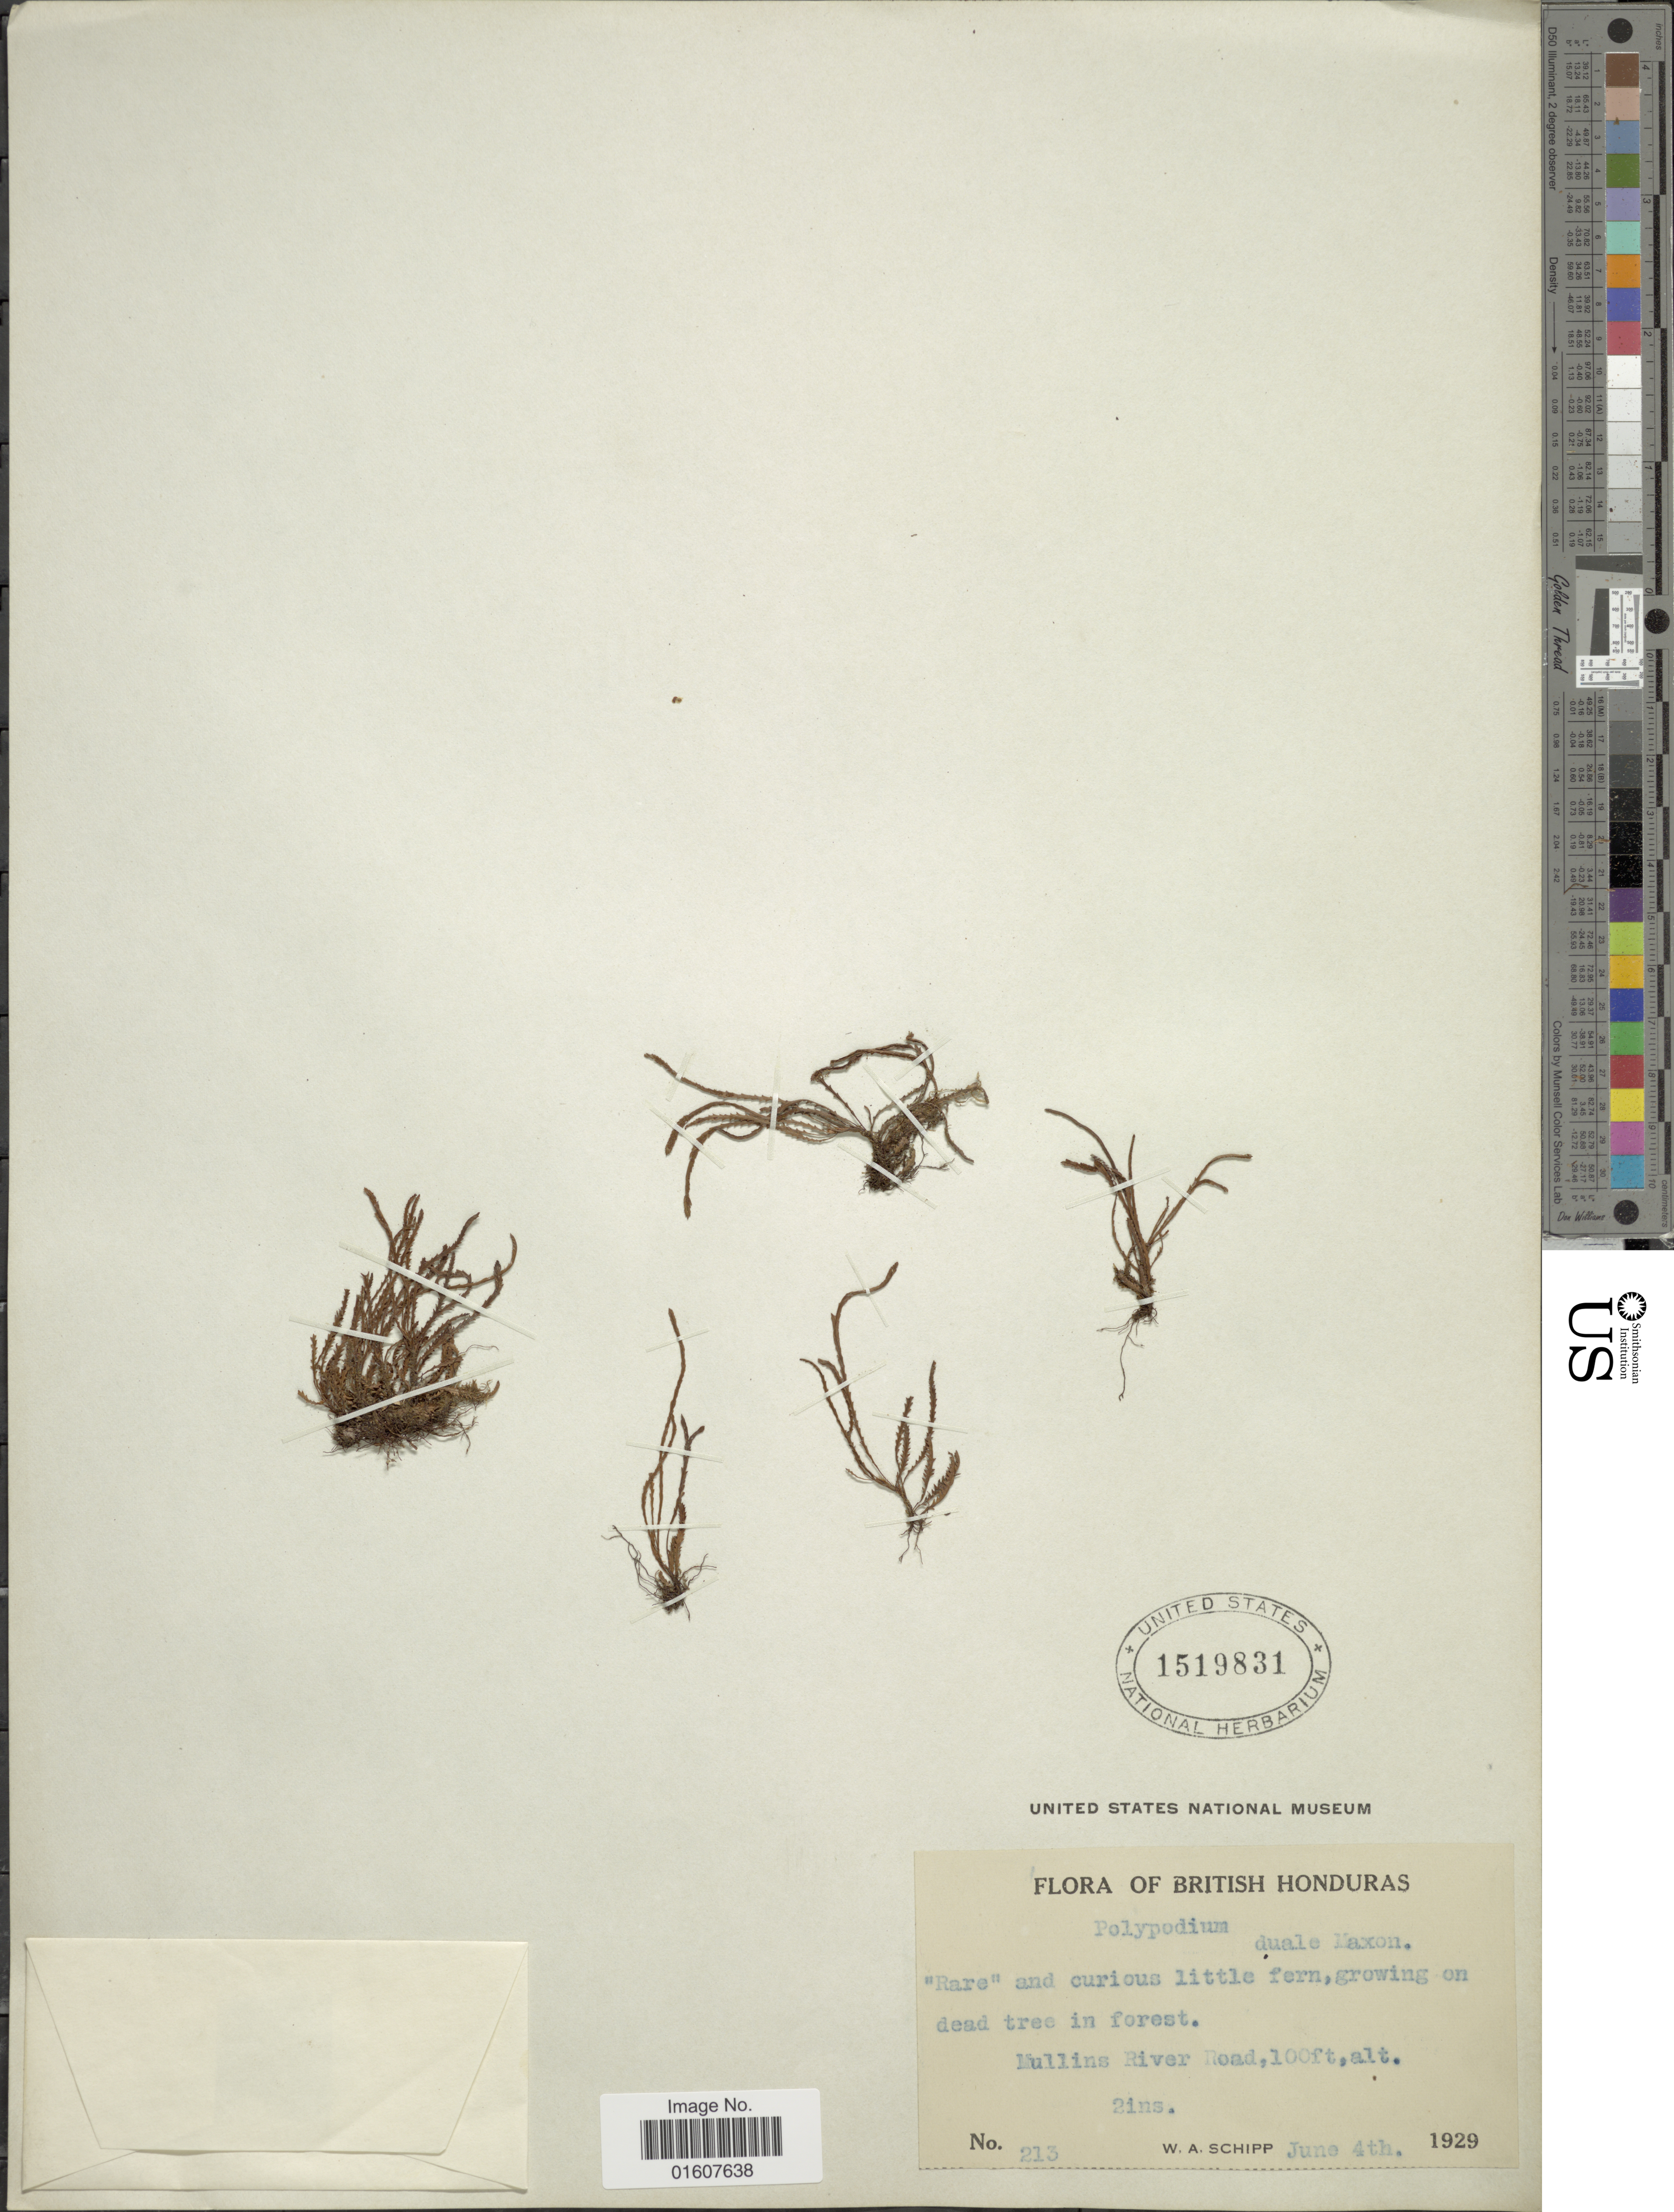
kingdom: Plantae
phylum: Tracheophyta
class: Polypodiopsida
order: Polypodiales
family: Polypodiaceae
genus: Cochlidium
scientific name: Cochlidium serrulatum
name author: (Sw.) L.E. Bishop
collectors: W. Schipp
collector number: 213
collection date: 1929-06-04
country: Belize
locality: British Honduras, Mullins River Road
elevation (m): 30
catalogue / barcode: US 1519831